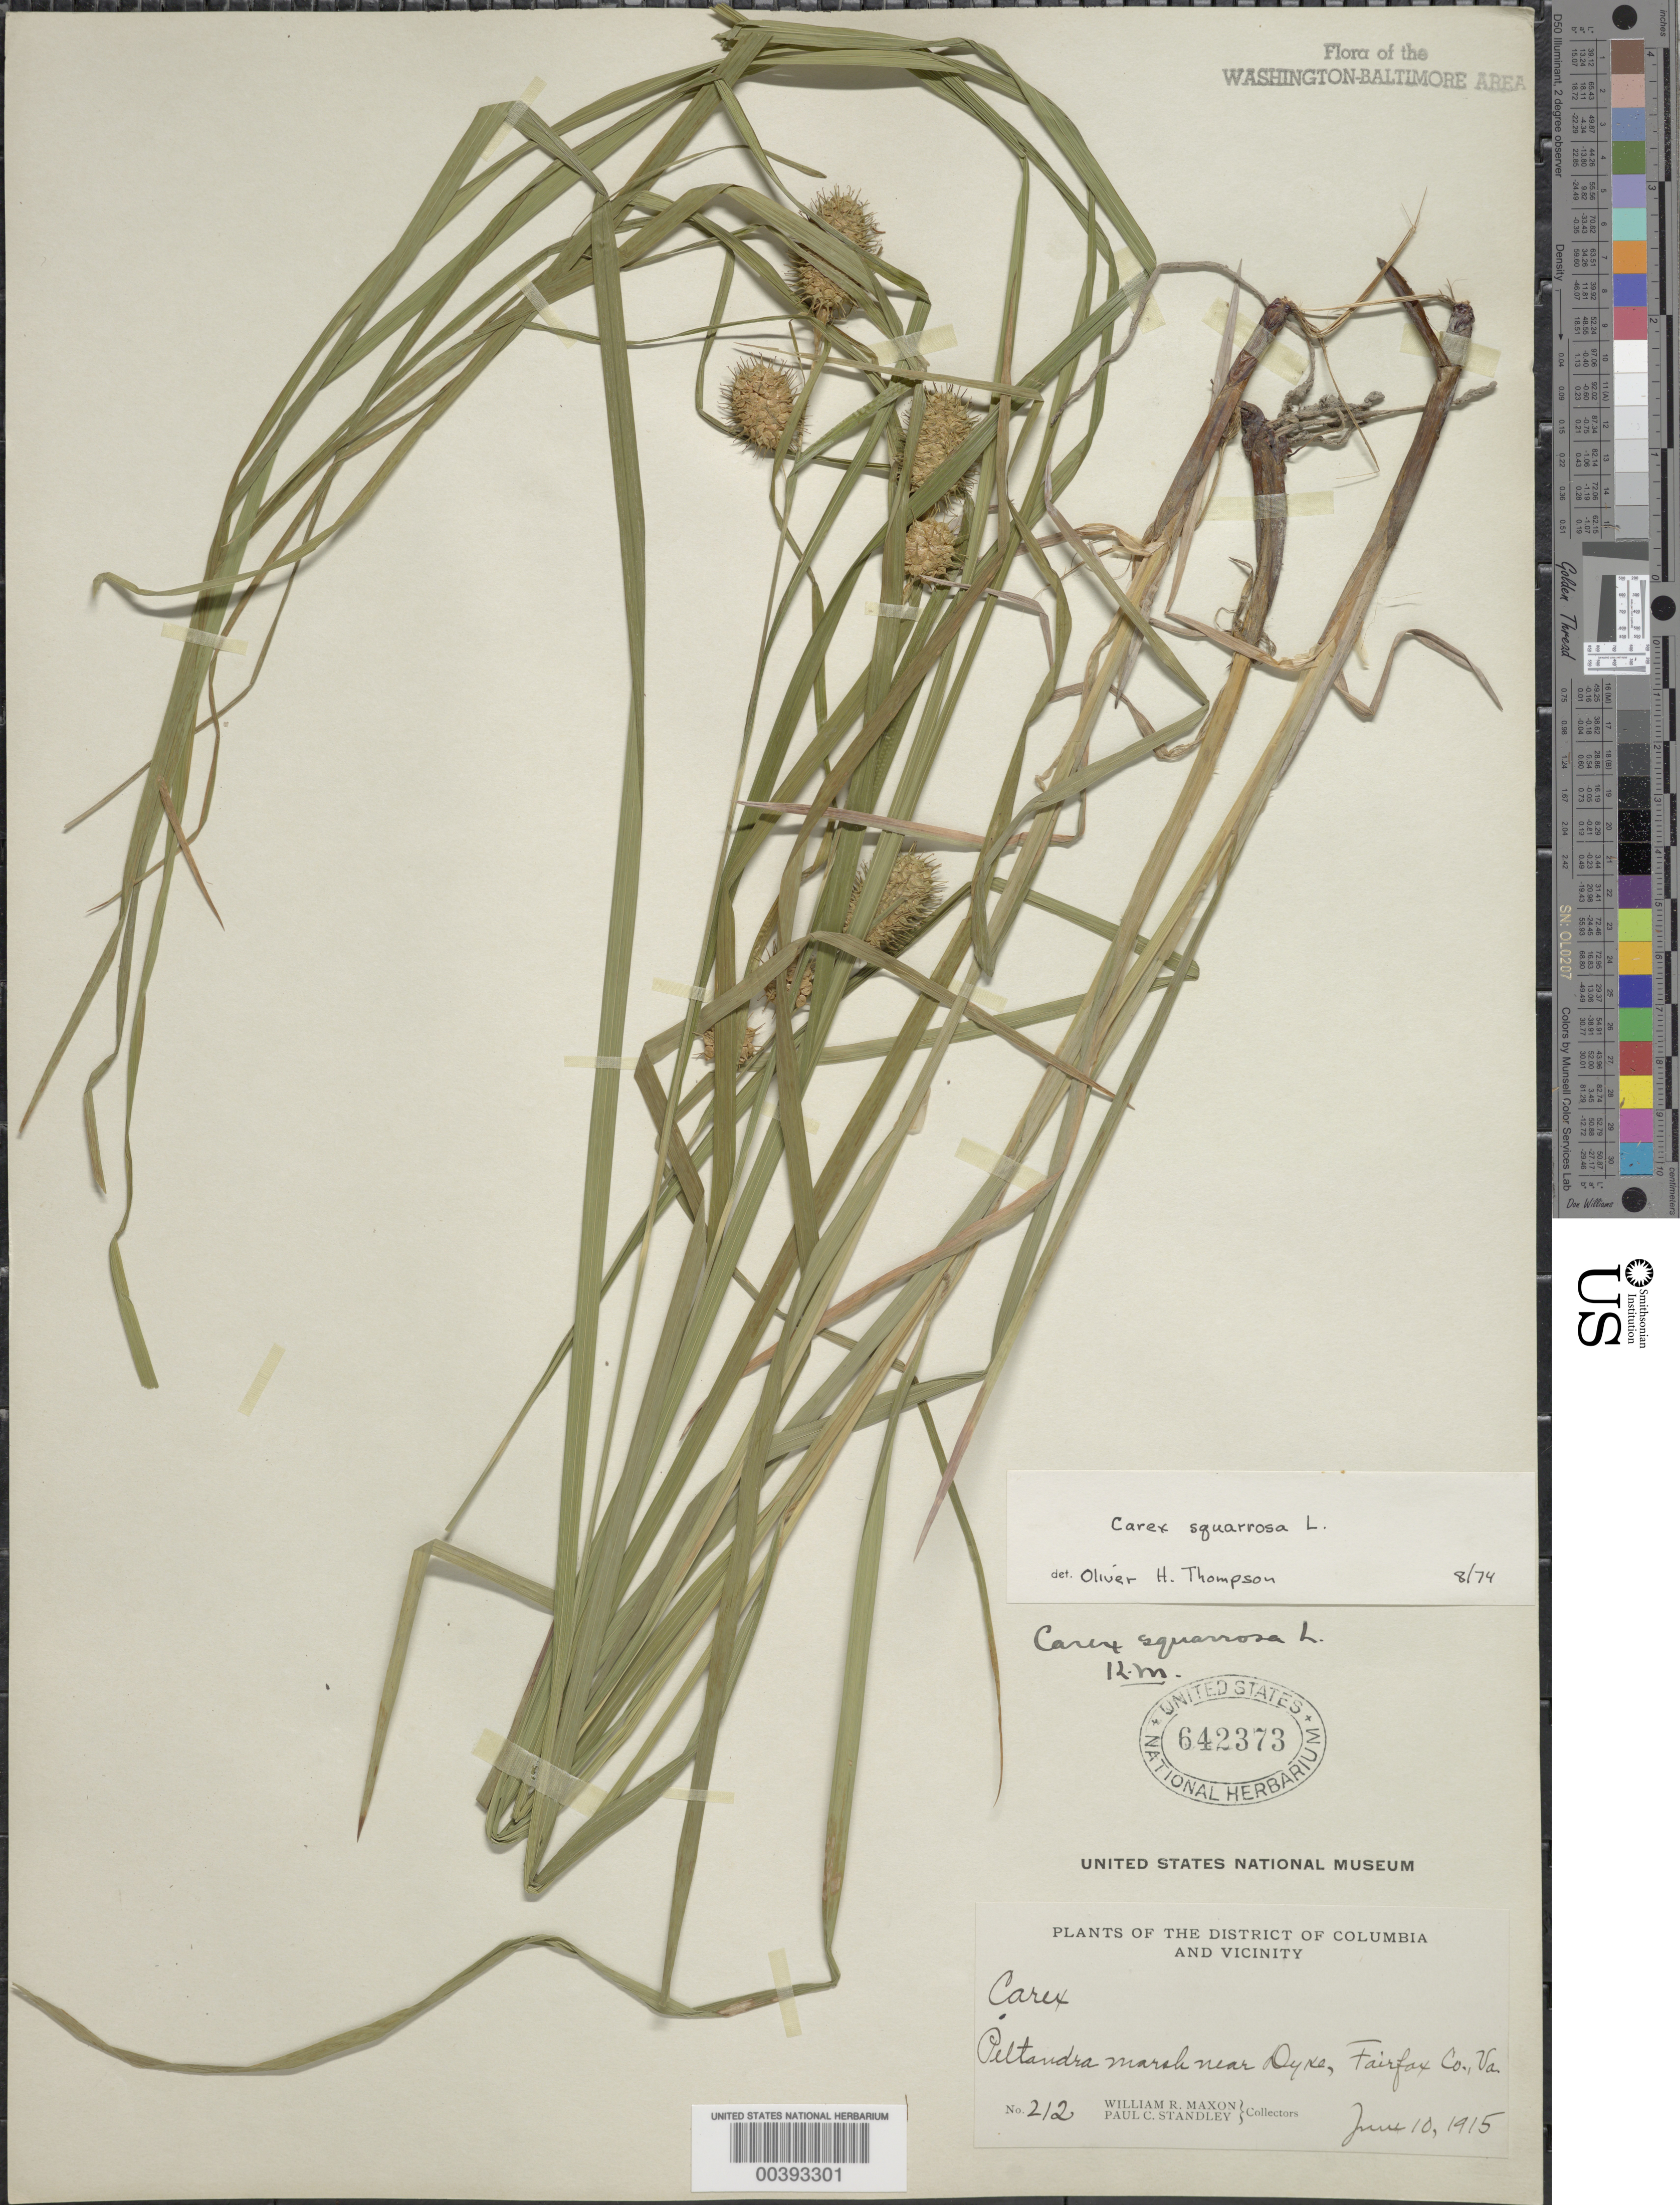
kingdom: Plantae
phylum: Tracheophyta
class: Liliopsida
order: Poales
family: Cyperaceae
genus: Carex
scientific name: Carex squarrosa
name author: L.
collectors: W. R. Maxon & P. C. Standley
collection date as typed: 10 Jun 1915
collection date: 1915-06-10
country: United States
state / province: Virginia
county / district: Fairfax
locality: near Dyke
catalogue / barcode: US 642373